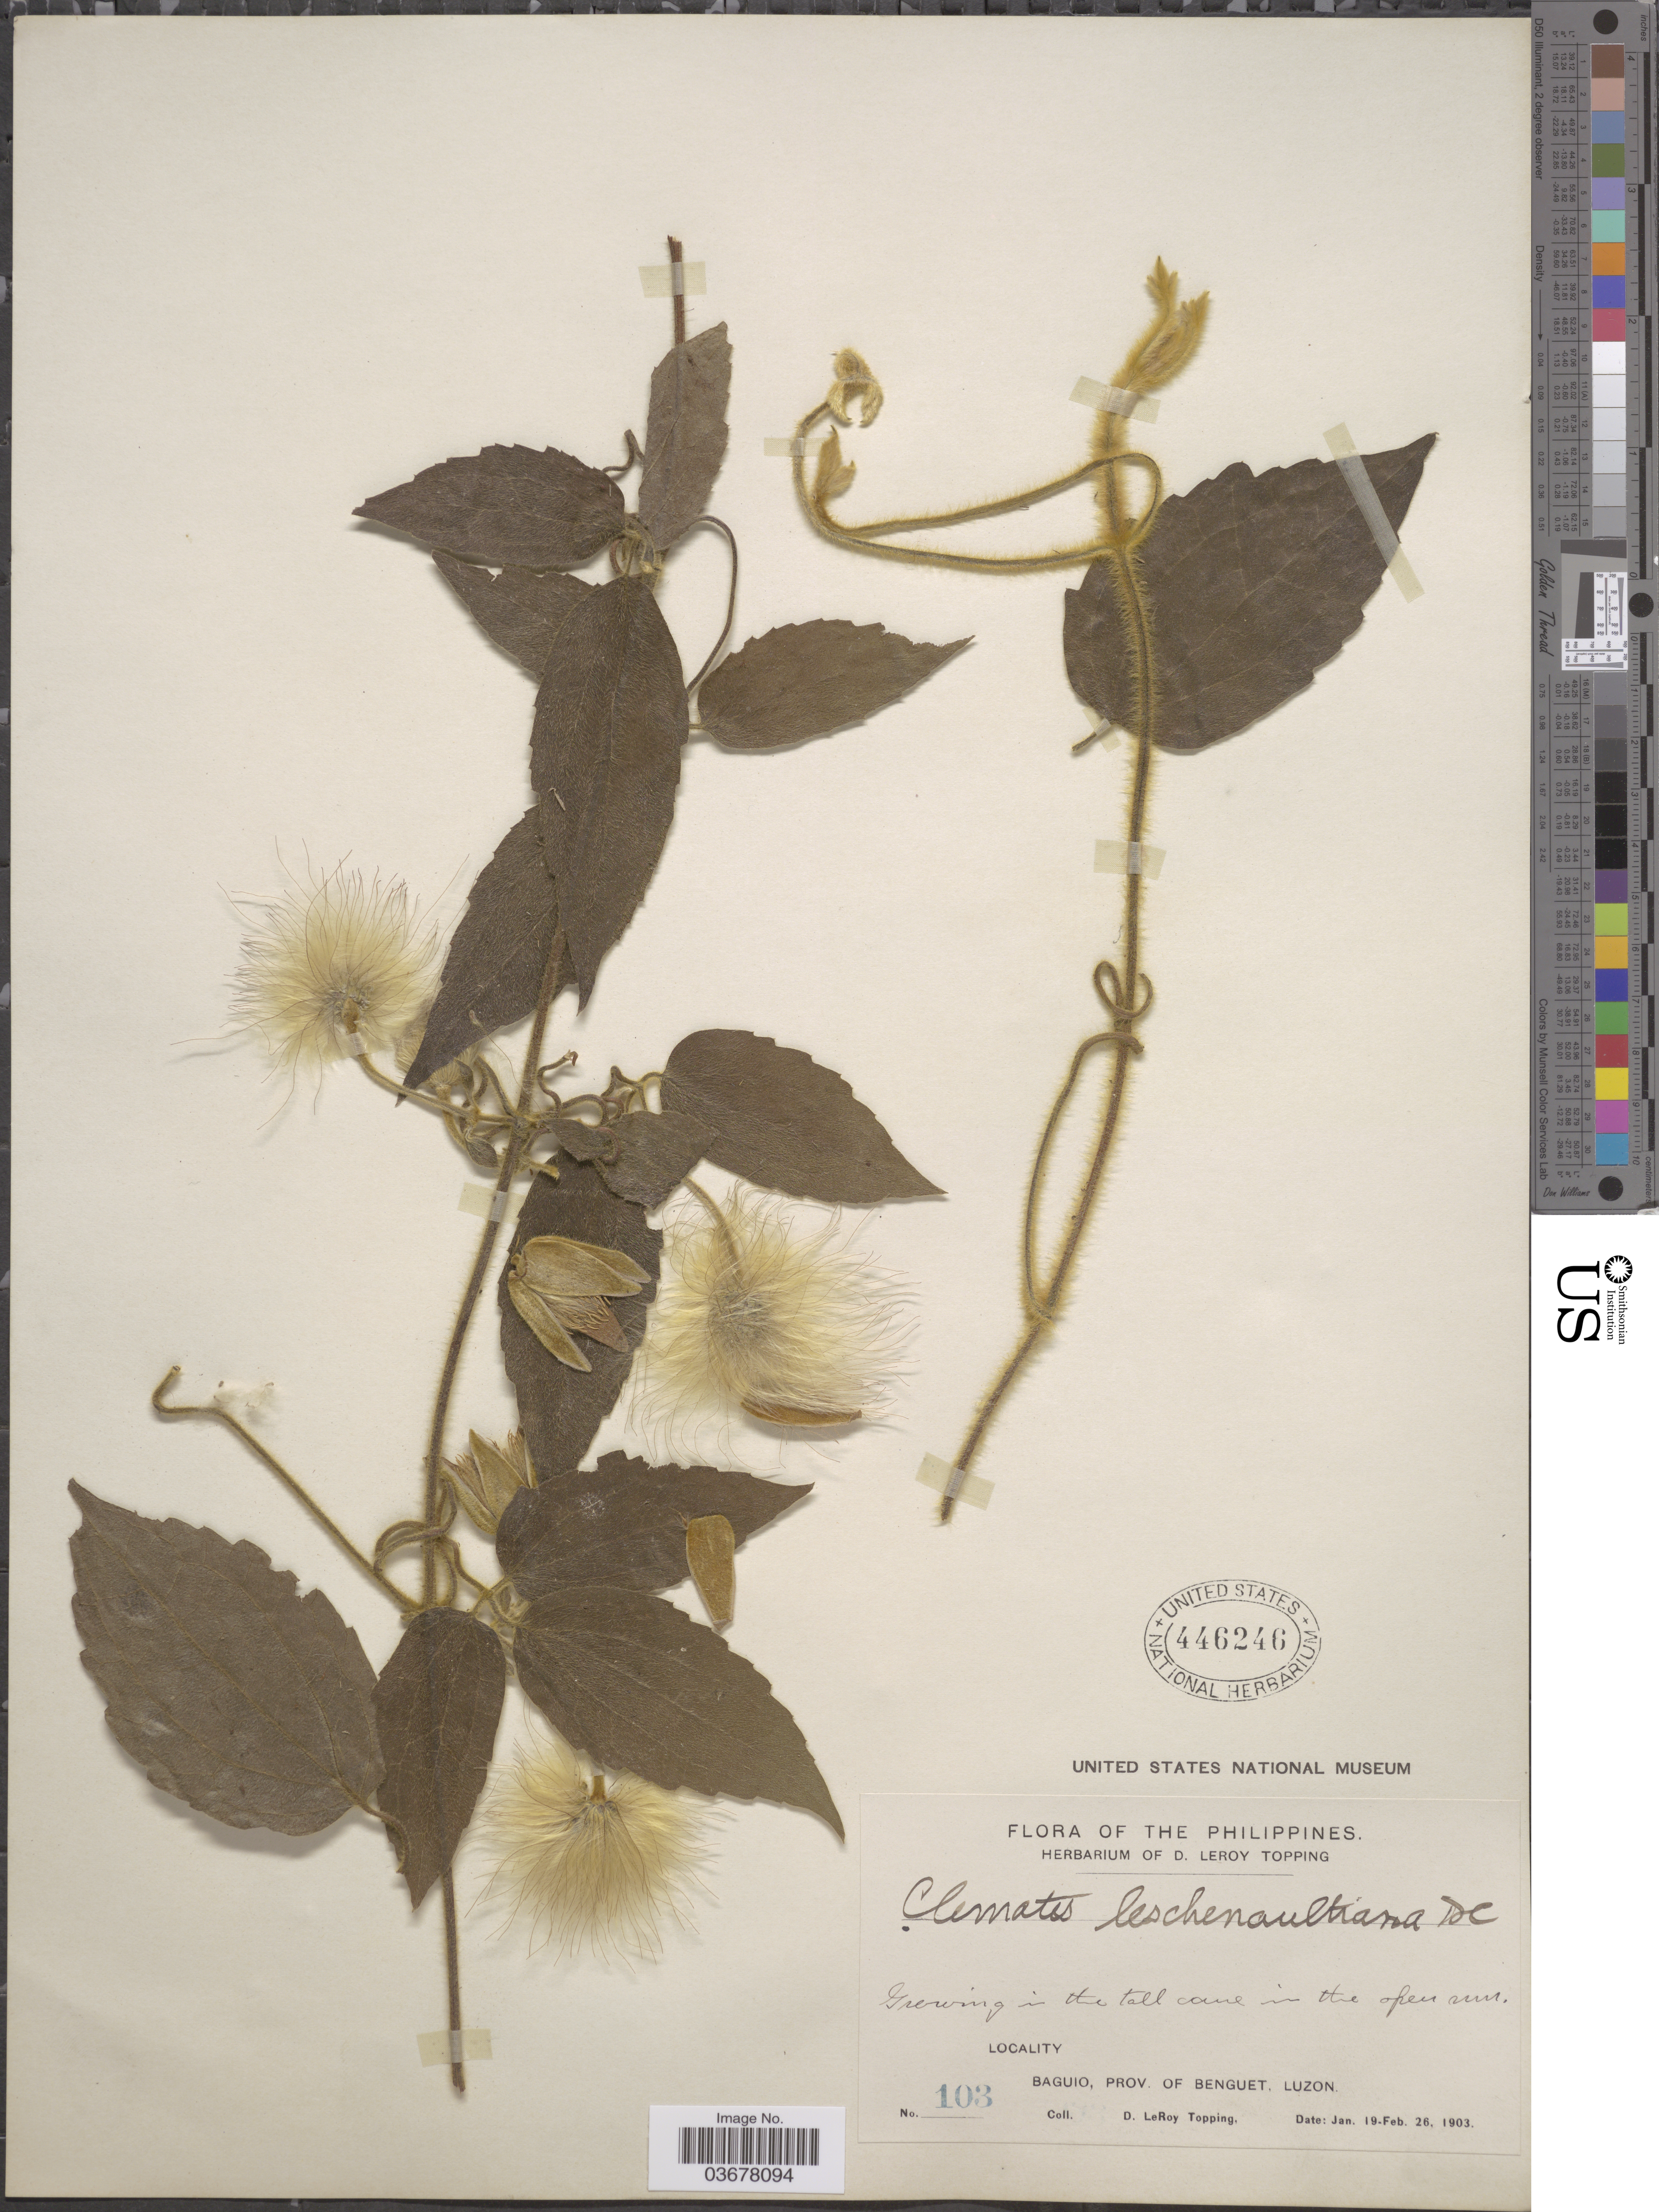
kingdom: Plantae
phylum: Tracheophyta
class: Magnoliopsida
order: Ranunculales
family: Ranunculaceae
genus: Clematis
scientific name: Clematis leschenaultiana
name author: DC.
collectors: D. L. Topping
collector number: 103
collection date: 1903-01-19/1903-02-26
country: Philippines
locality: Baguio, Prov. of Benguet, Luzon.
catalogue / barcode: US 446246